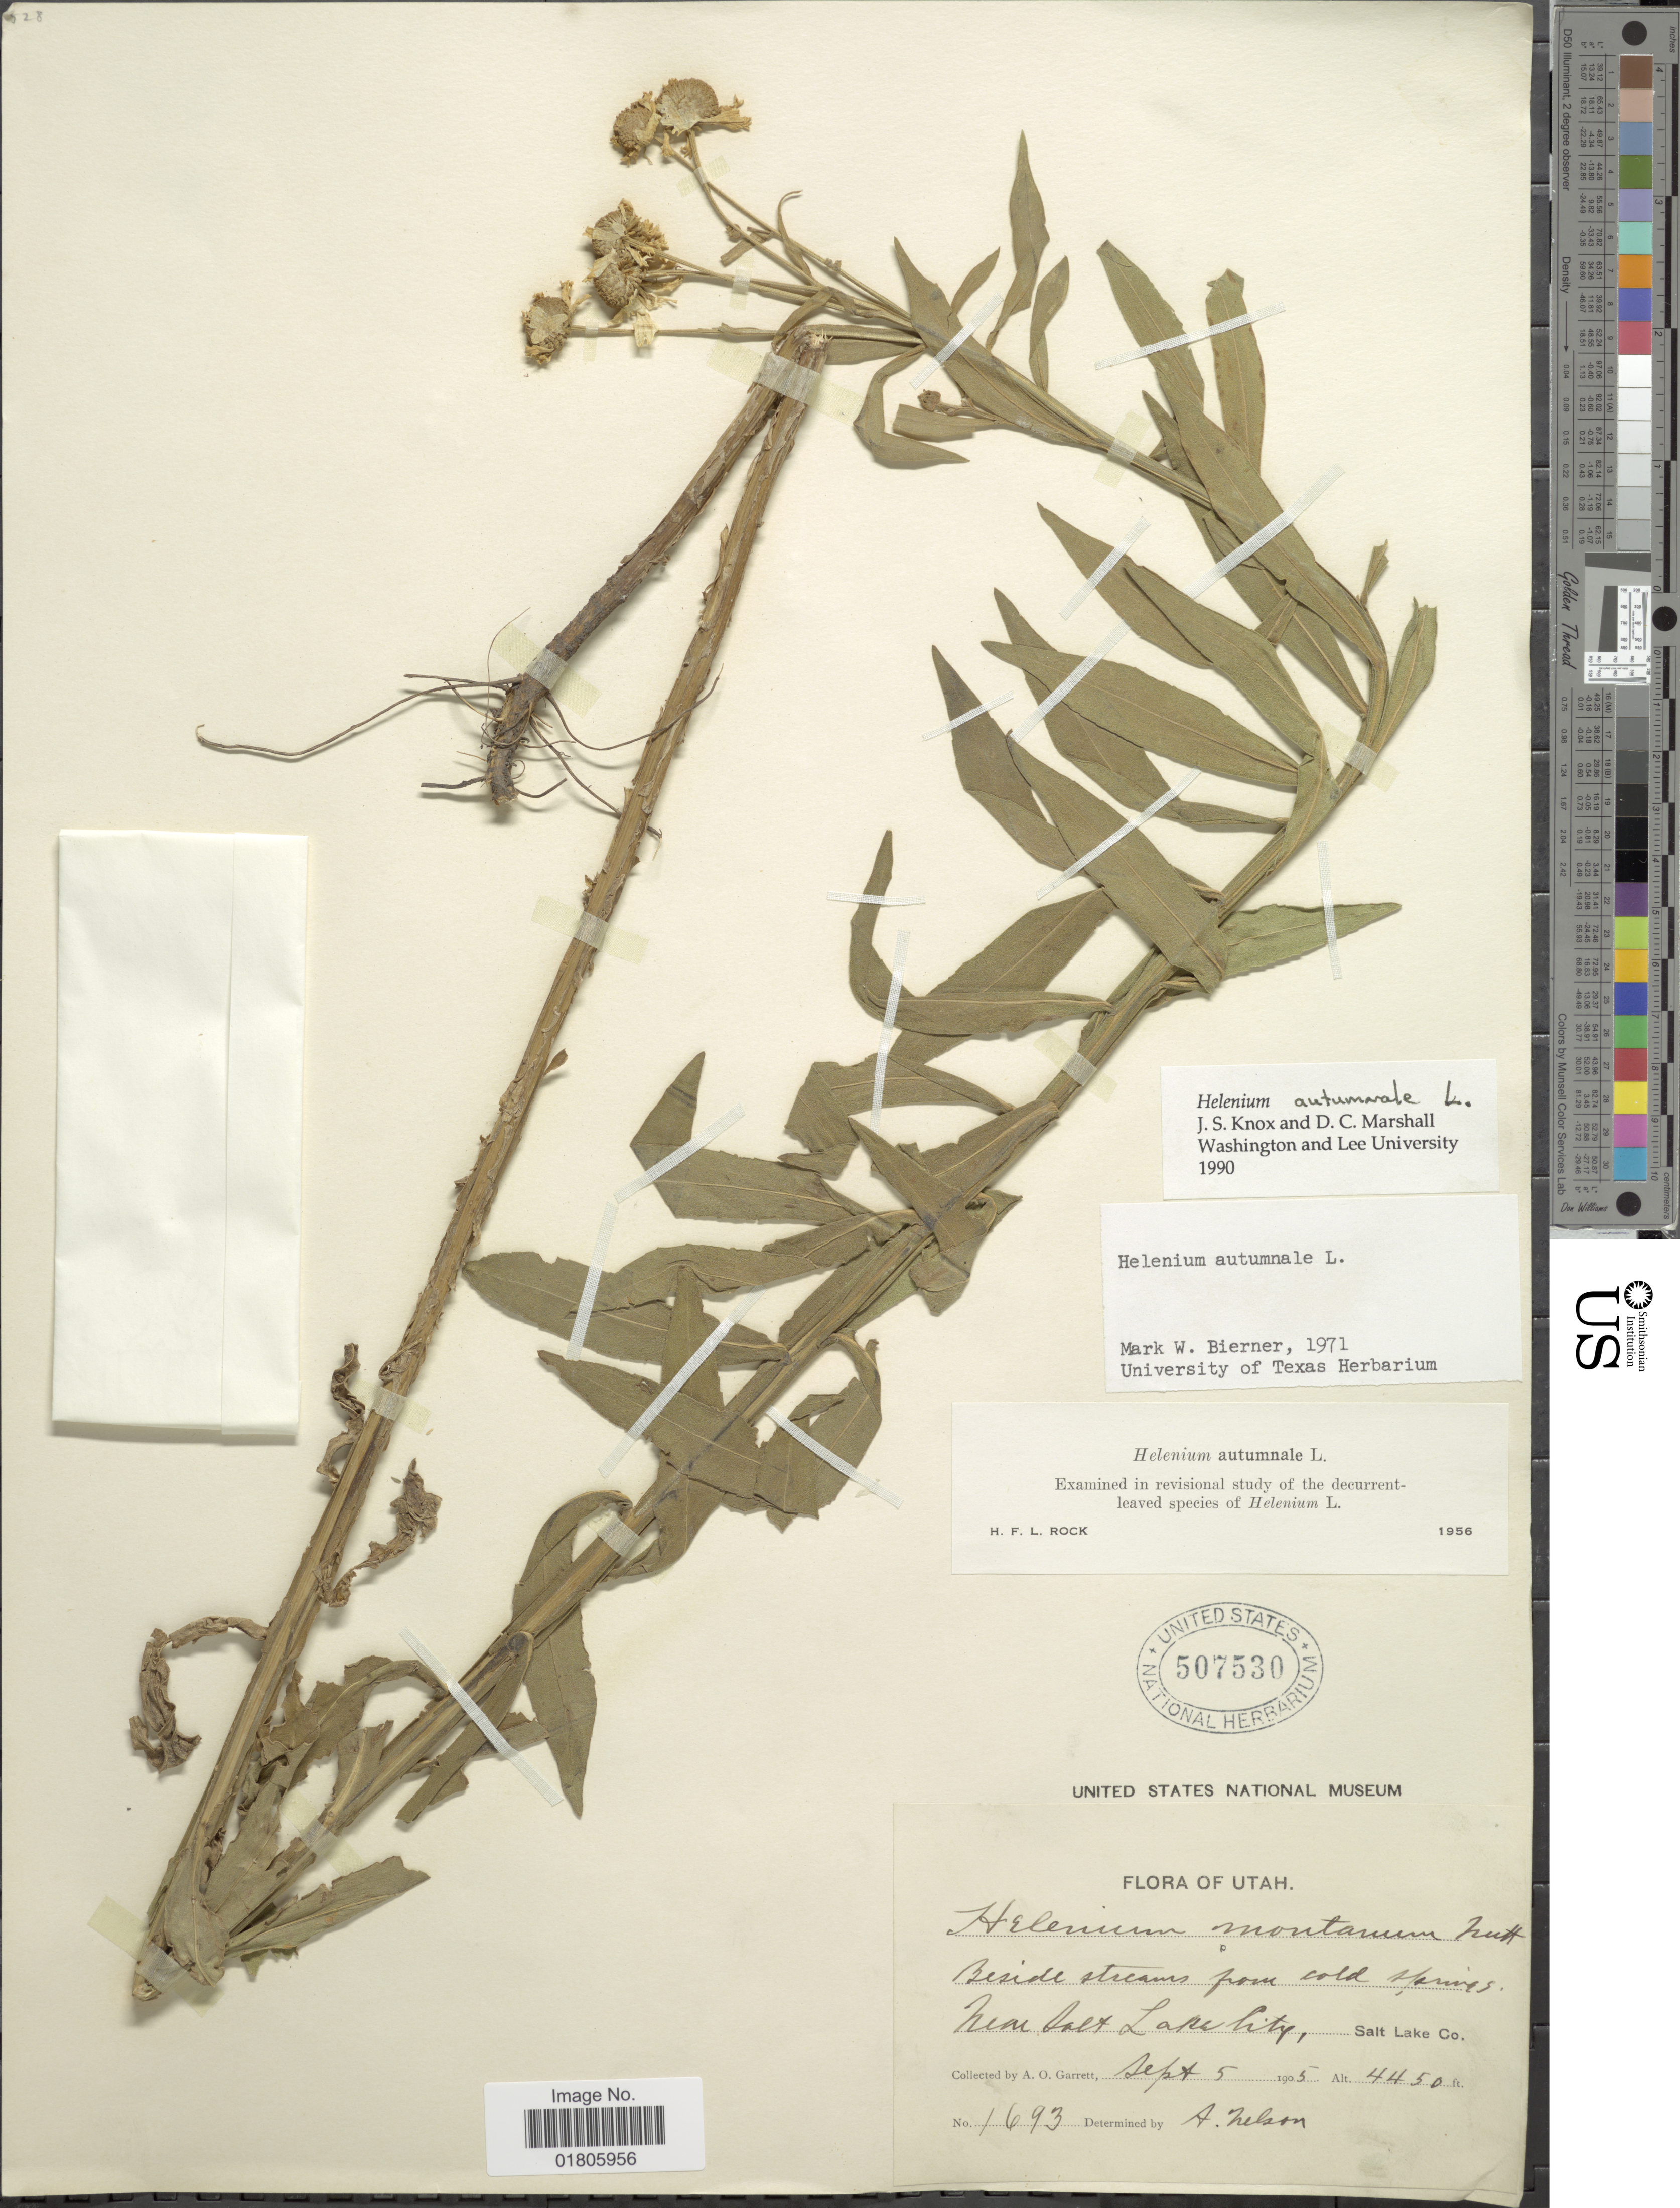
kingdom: Plantae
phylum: Tracheophyta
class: Magnoliopsida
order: Asterales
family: Asteraceae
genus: Helenium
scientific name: Helenium autumnale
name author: L.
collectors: A. O. Garrett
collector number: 1693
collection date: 1905-09-05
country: United States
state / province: Utah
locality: Near Salt Lake City, Salt Lake Co.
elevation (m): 1356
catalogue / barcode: US 507530